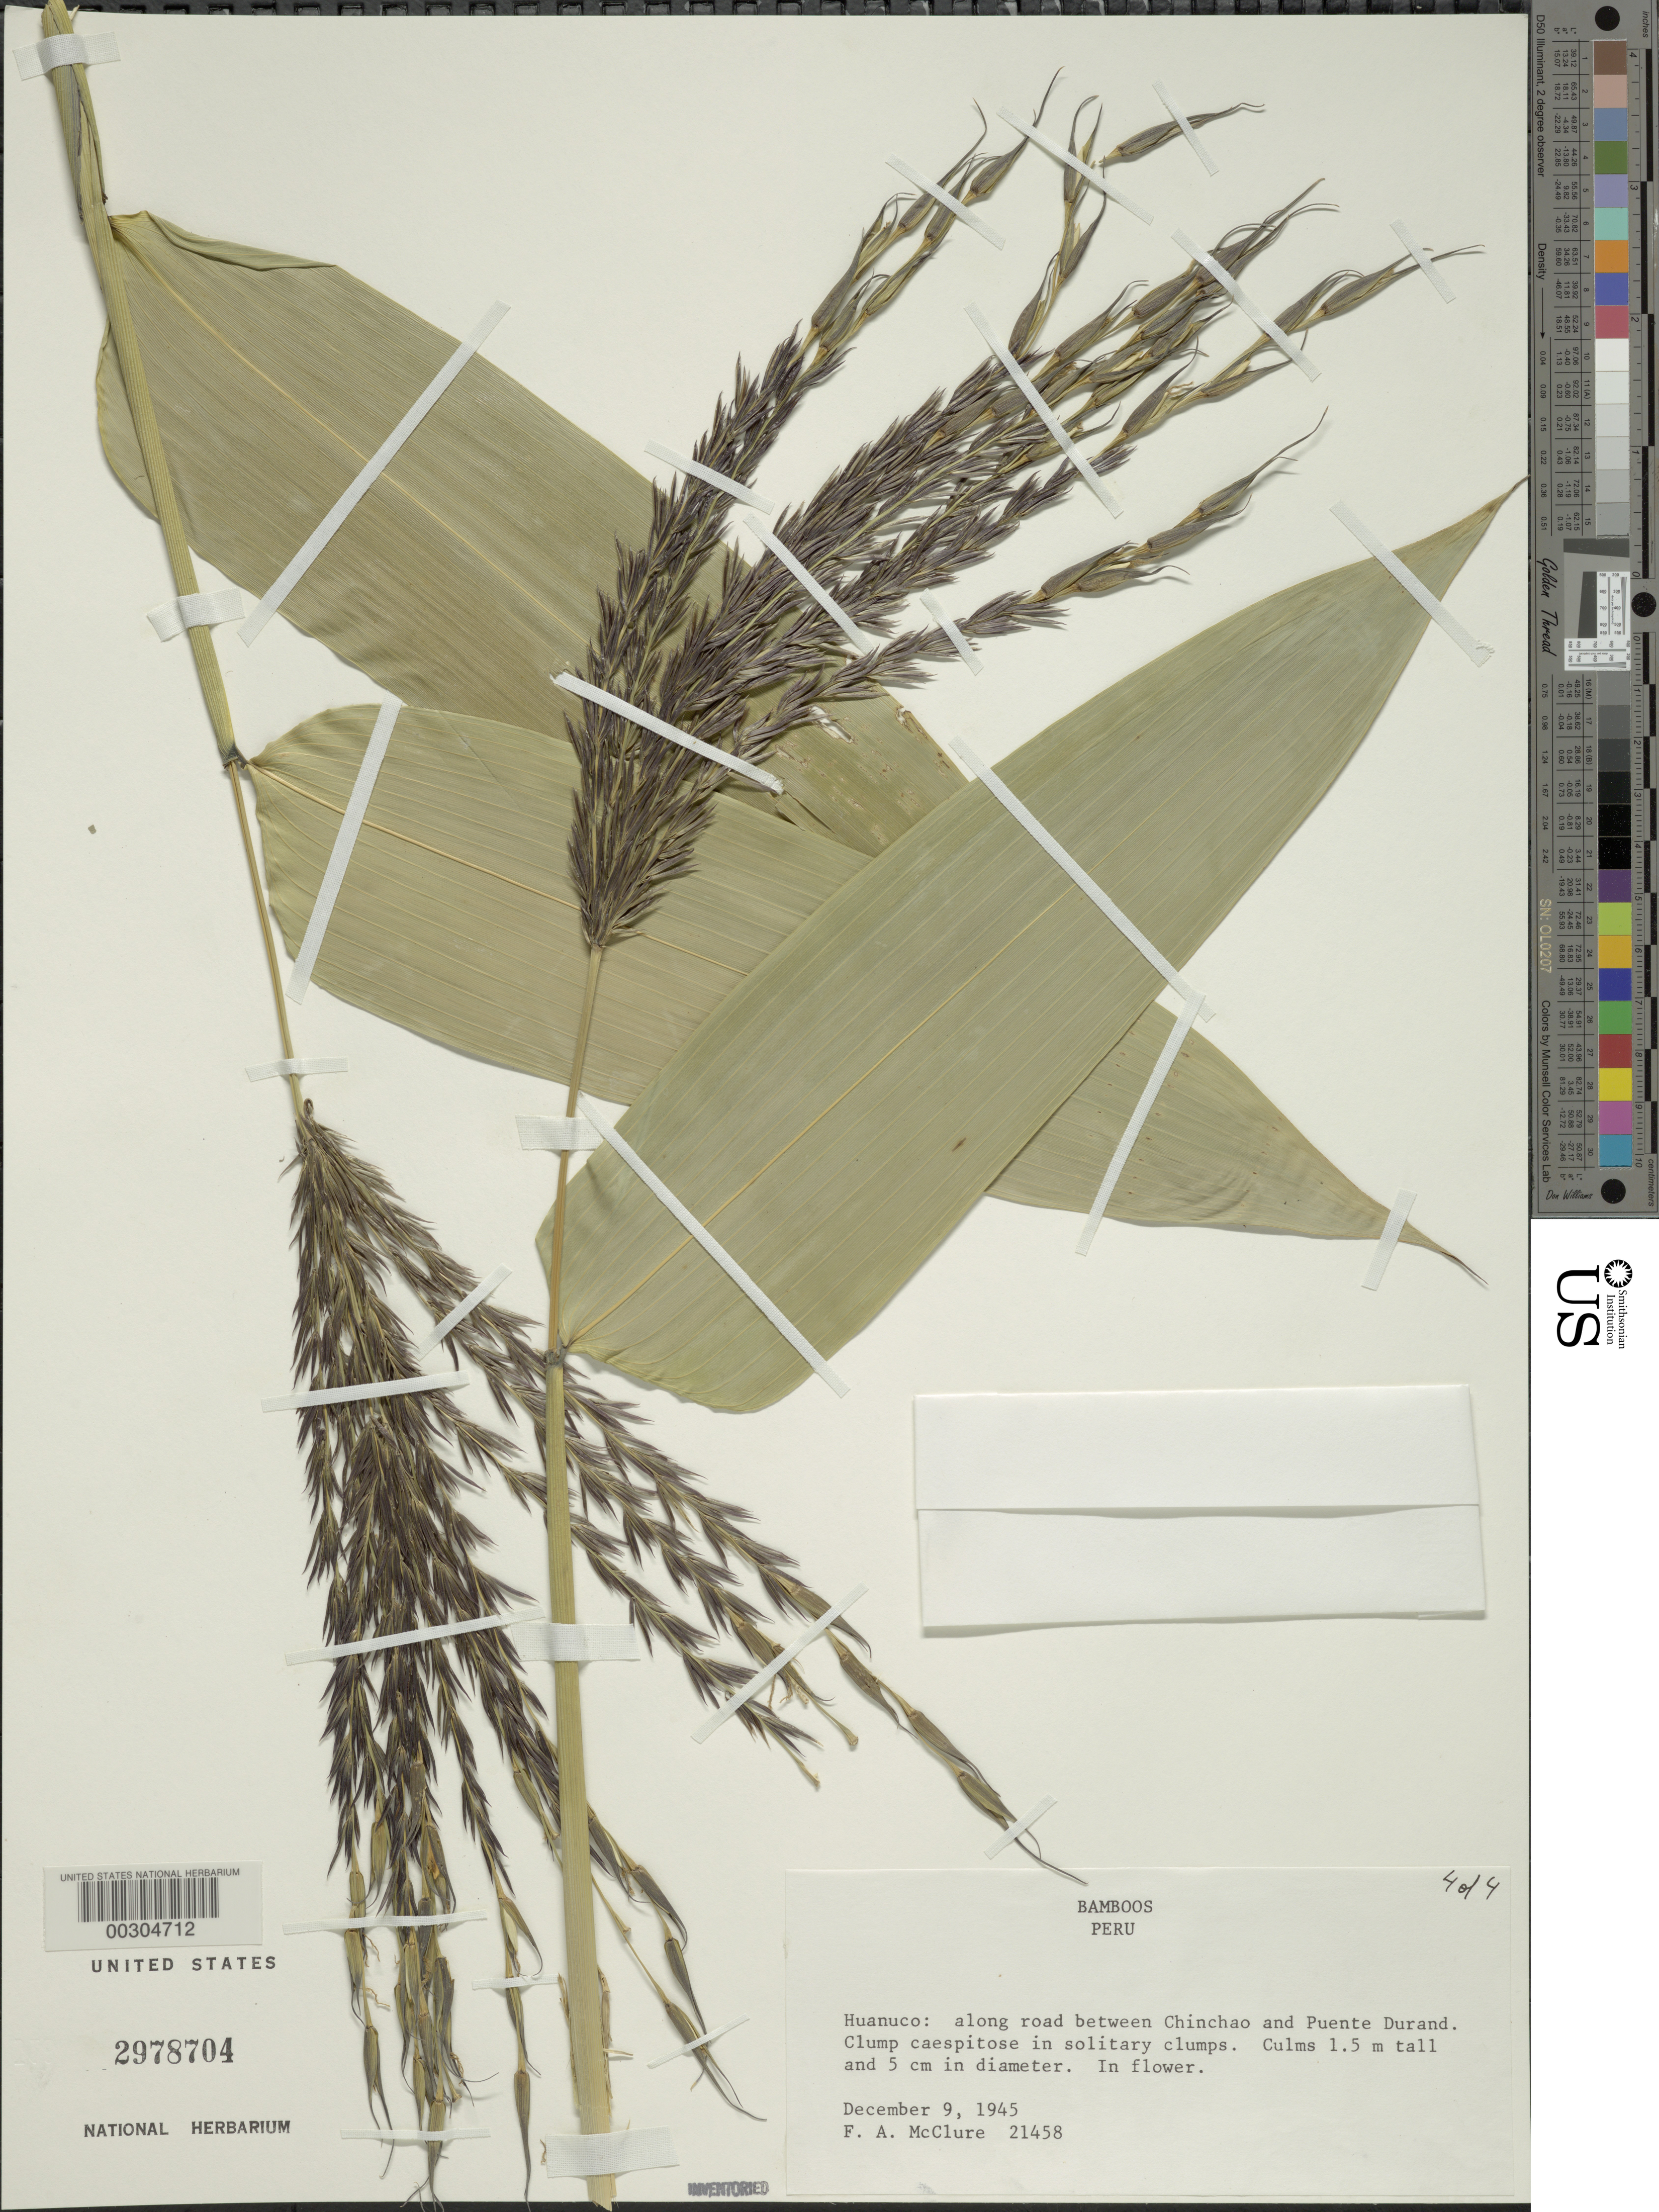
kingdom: Plantae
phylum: Tracheophyta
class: Liliopsida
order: Poales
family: Poaceae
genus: Olyra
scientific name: Olyra fasciculata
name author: Trin.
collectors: F. A. McClure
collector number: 21458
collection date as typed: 09 Dec 1945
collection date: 1945-12-09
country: Peru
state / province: Huánuco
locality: Chinchao, Puente Durand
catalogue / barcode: US 2978704